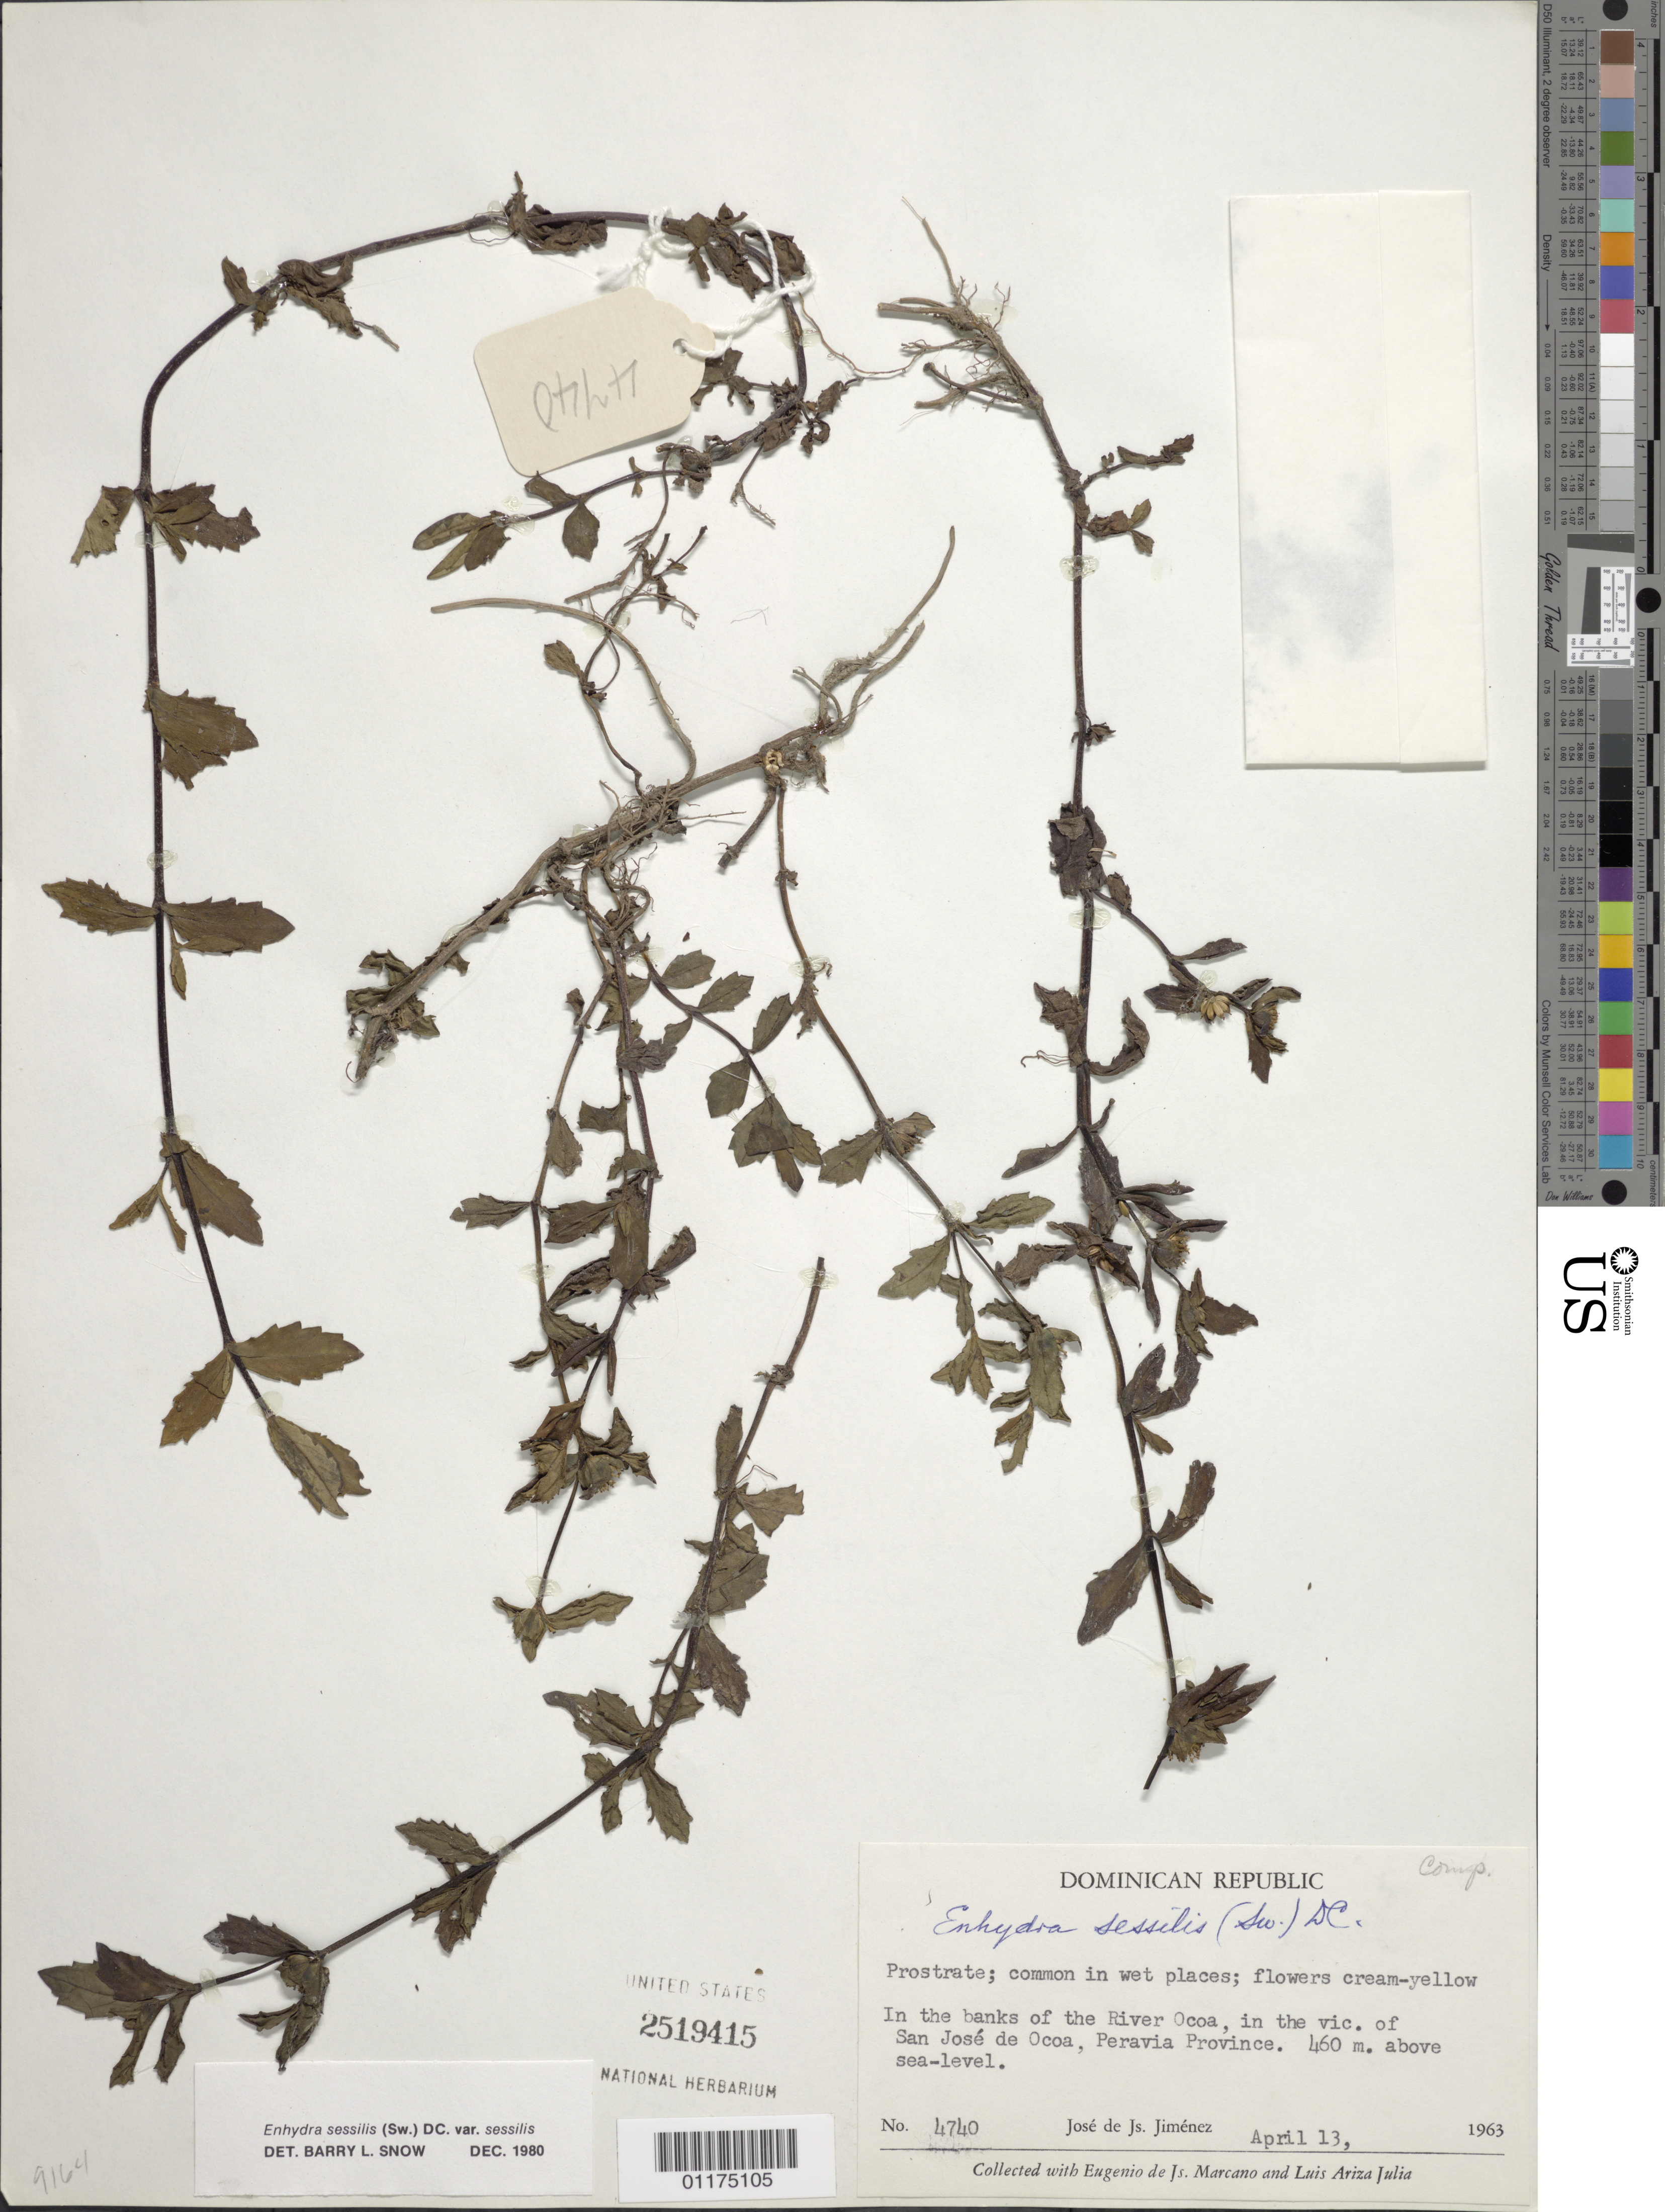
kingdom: Plantae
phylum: Tracheophyta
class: Magnoliopsida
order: Asterales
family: Asteraceae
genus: Enhydra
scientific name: Enhydra sessilis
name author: (Sw.) DC.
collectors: J. J. Jiménez Almonte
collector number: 4740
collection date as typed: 13 Apr 1963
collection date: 1963-04-13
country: Dominican Republic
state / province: Peravia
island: Hispaniola I.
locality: Vic. of San Jose de Ocoa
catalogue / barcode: US 2519415